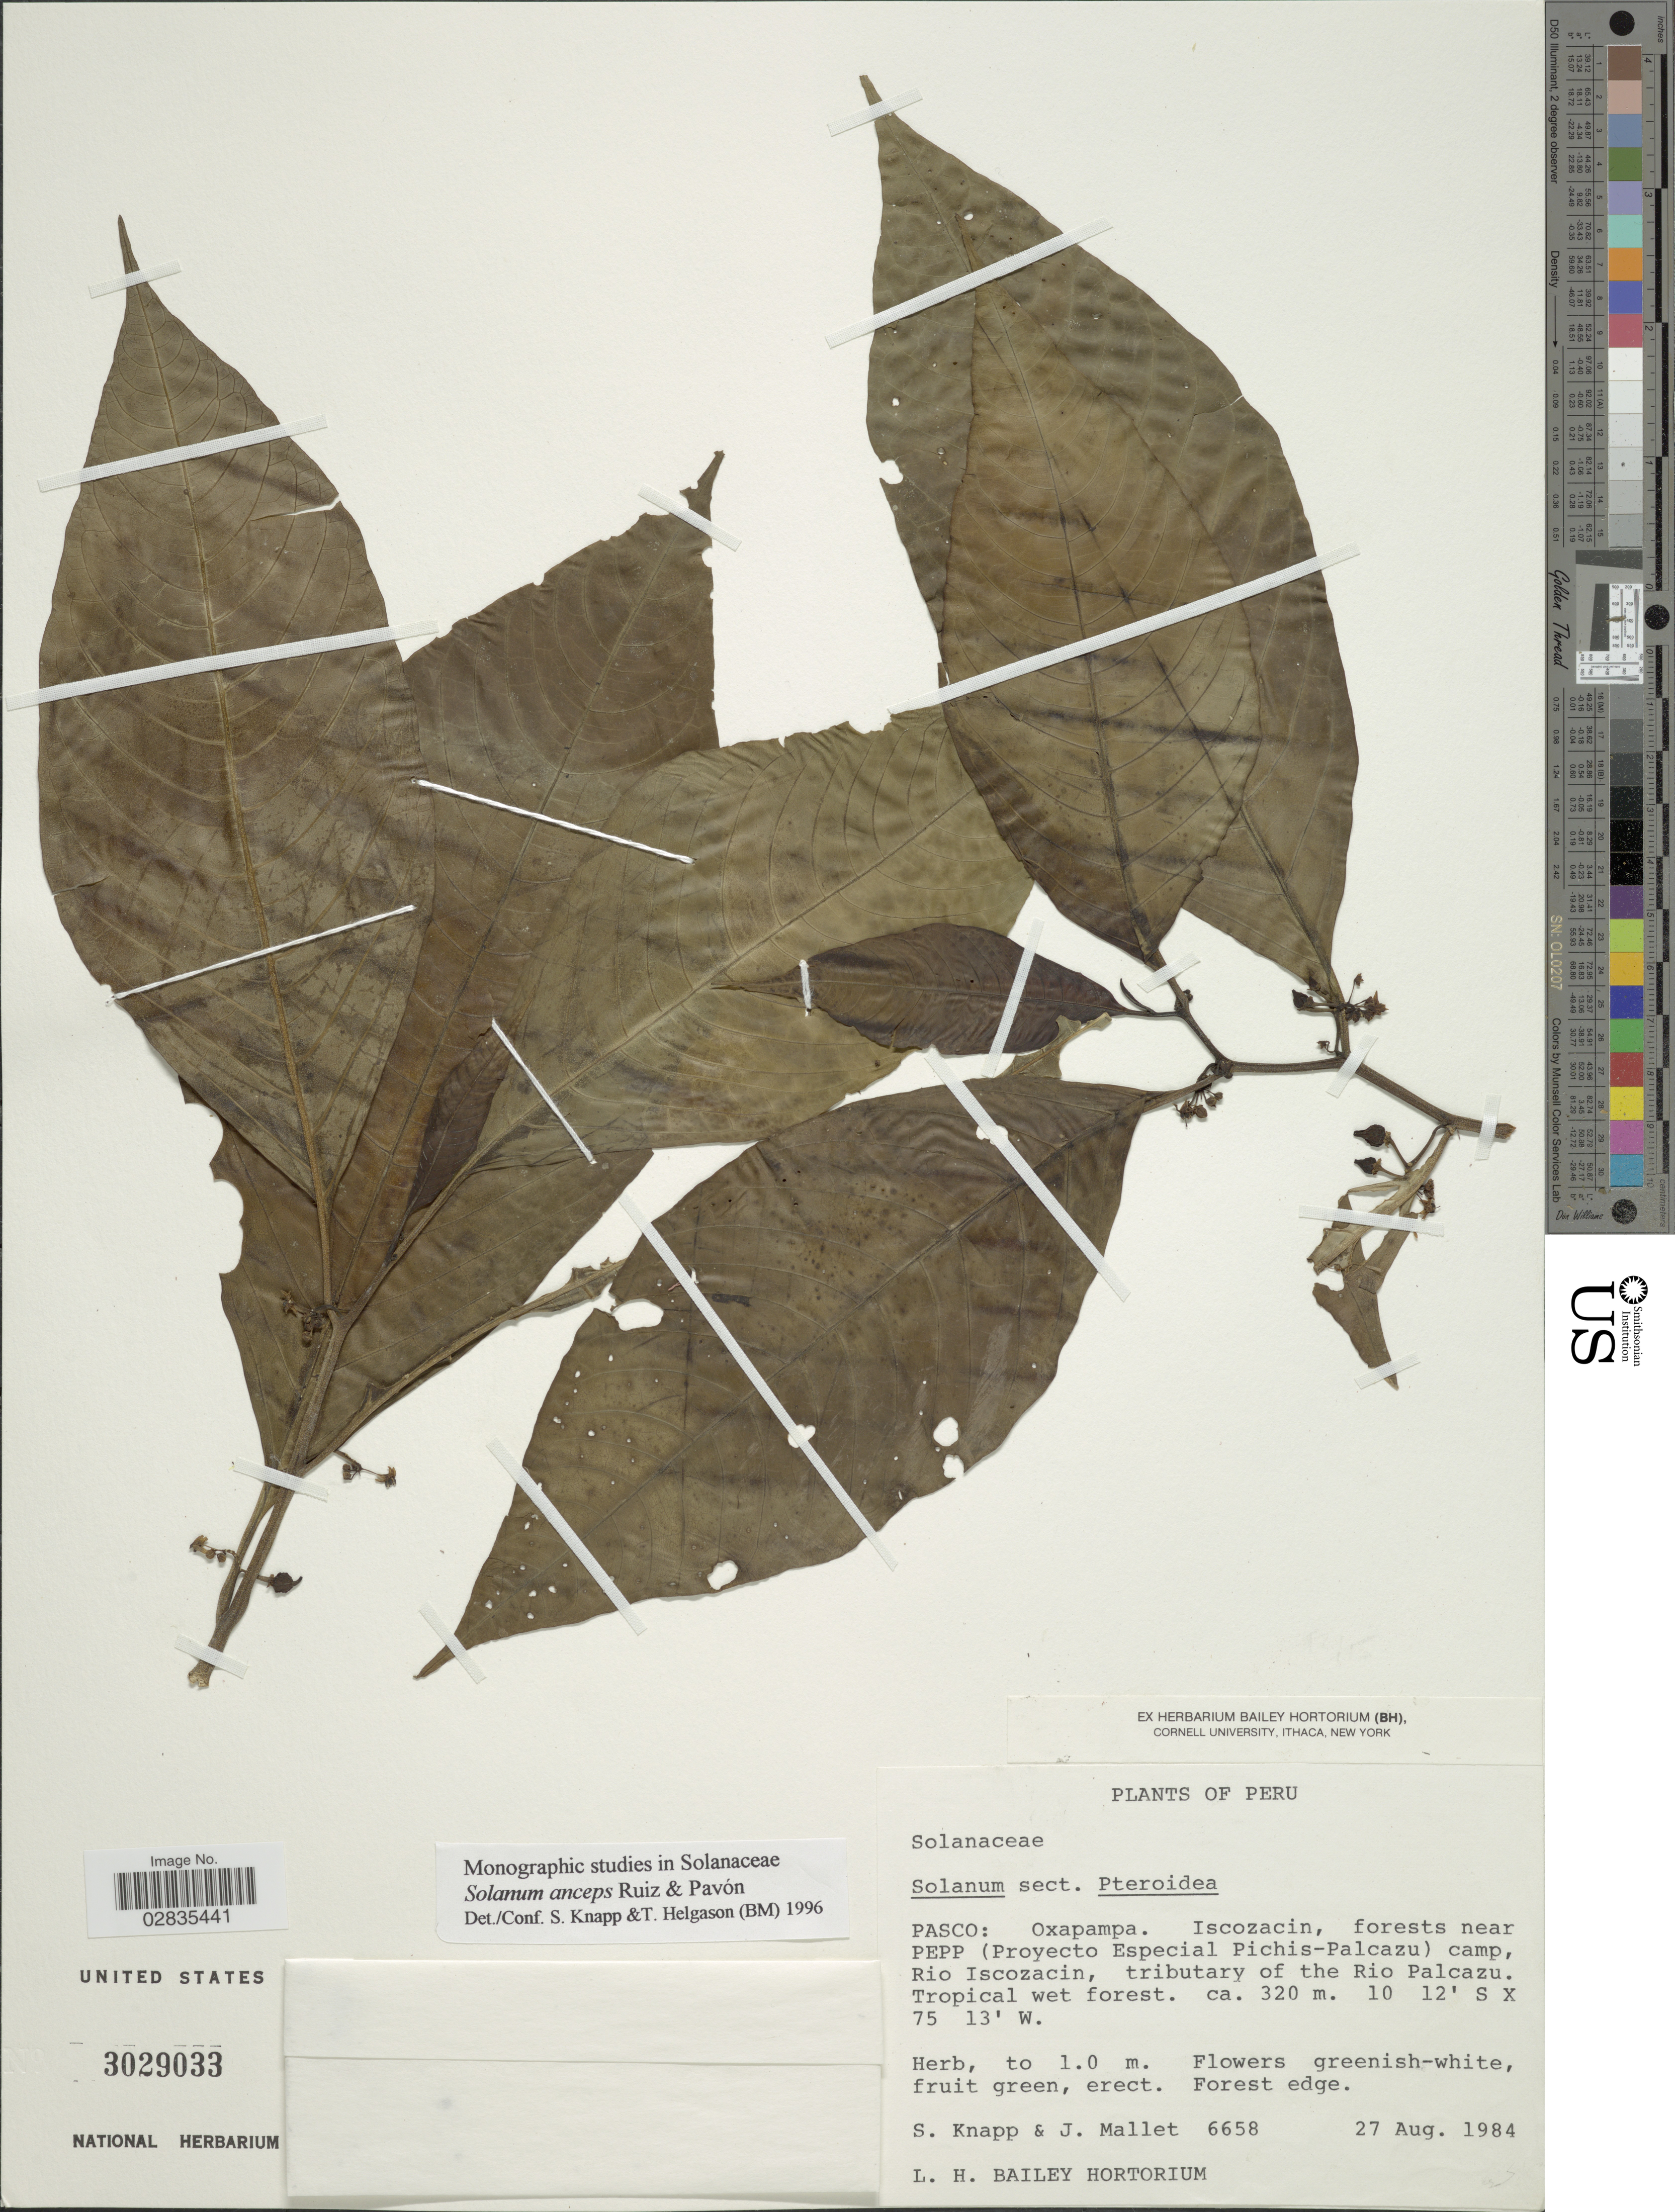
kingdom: Plantae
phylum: Tracheophyta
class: Magnoliopsida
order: Solanales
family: Solanaceae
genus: Solanum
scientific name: Solanum anceps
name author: Ruiz & Pav.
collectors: S. Knapp & J. Mallet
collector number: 6658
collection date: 1984-08-27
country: Peru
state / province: Pasco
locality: Oxapampa, Iscozacin, forests near Pepp (Proyecto Especial Pichis-Palcazu) camp, Rio Iscozacin, tributary of the Rio Palcazu.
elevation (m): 320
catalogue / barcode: US 3029033